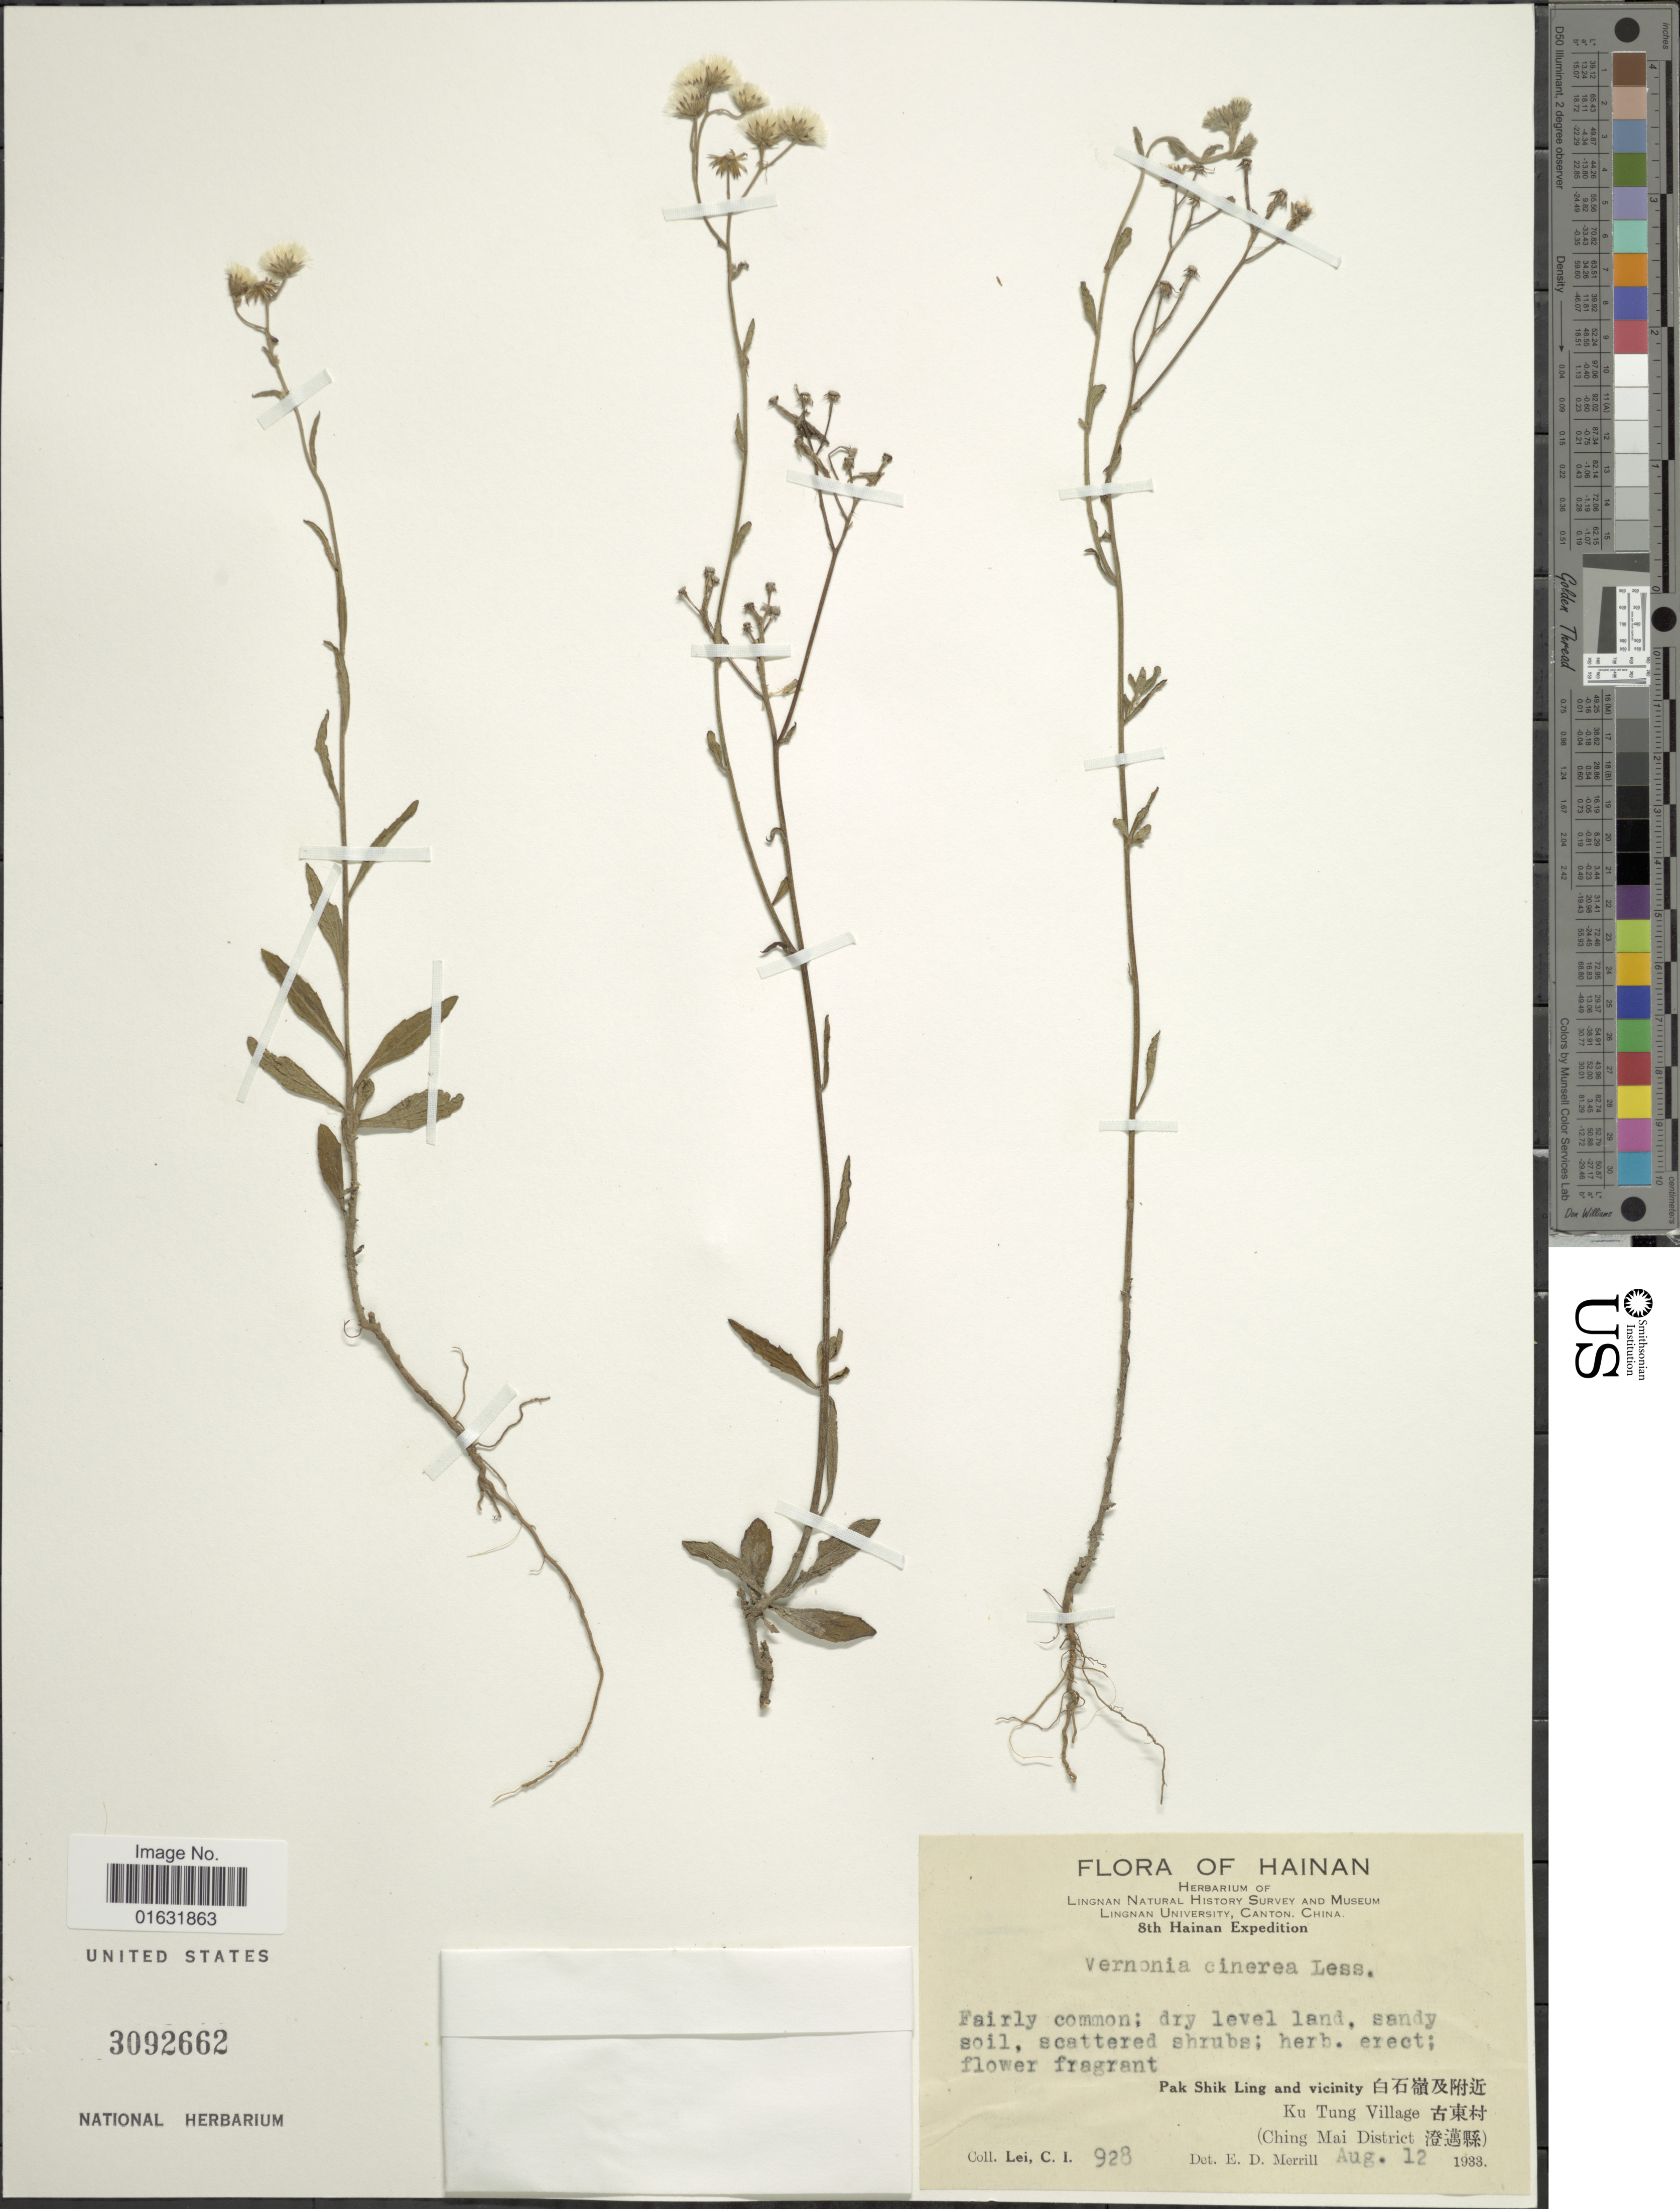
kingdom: Plantae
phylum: Tracheophyta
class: Magnoliopsida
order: Asterales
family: Asteraceae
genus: Cyanthillium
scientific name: Cyanthillium cinereum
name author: (L.) H. Rob.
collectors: C. I. Lei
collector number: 928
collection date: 1933-08-12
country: China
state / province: Hainan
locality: Pak Shik Ling and vicinitym Ku Tung Villag(Ching Mai District)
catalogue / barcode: US 3092662